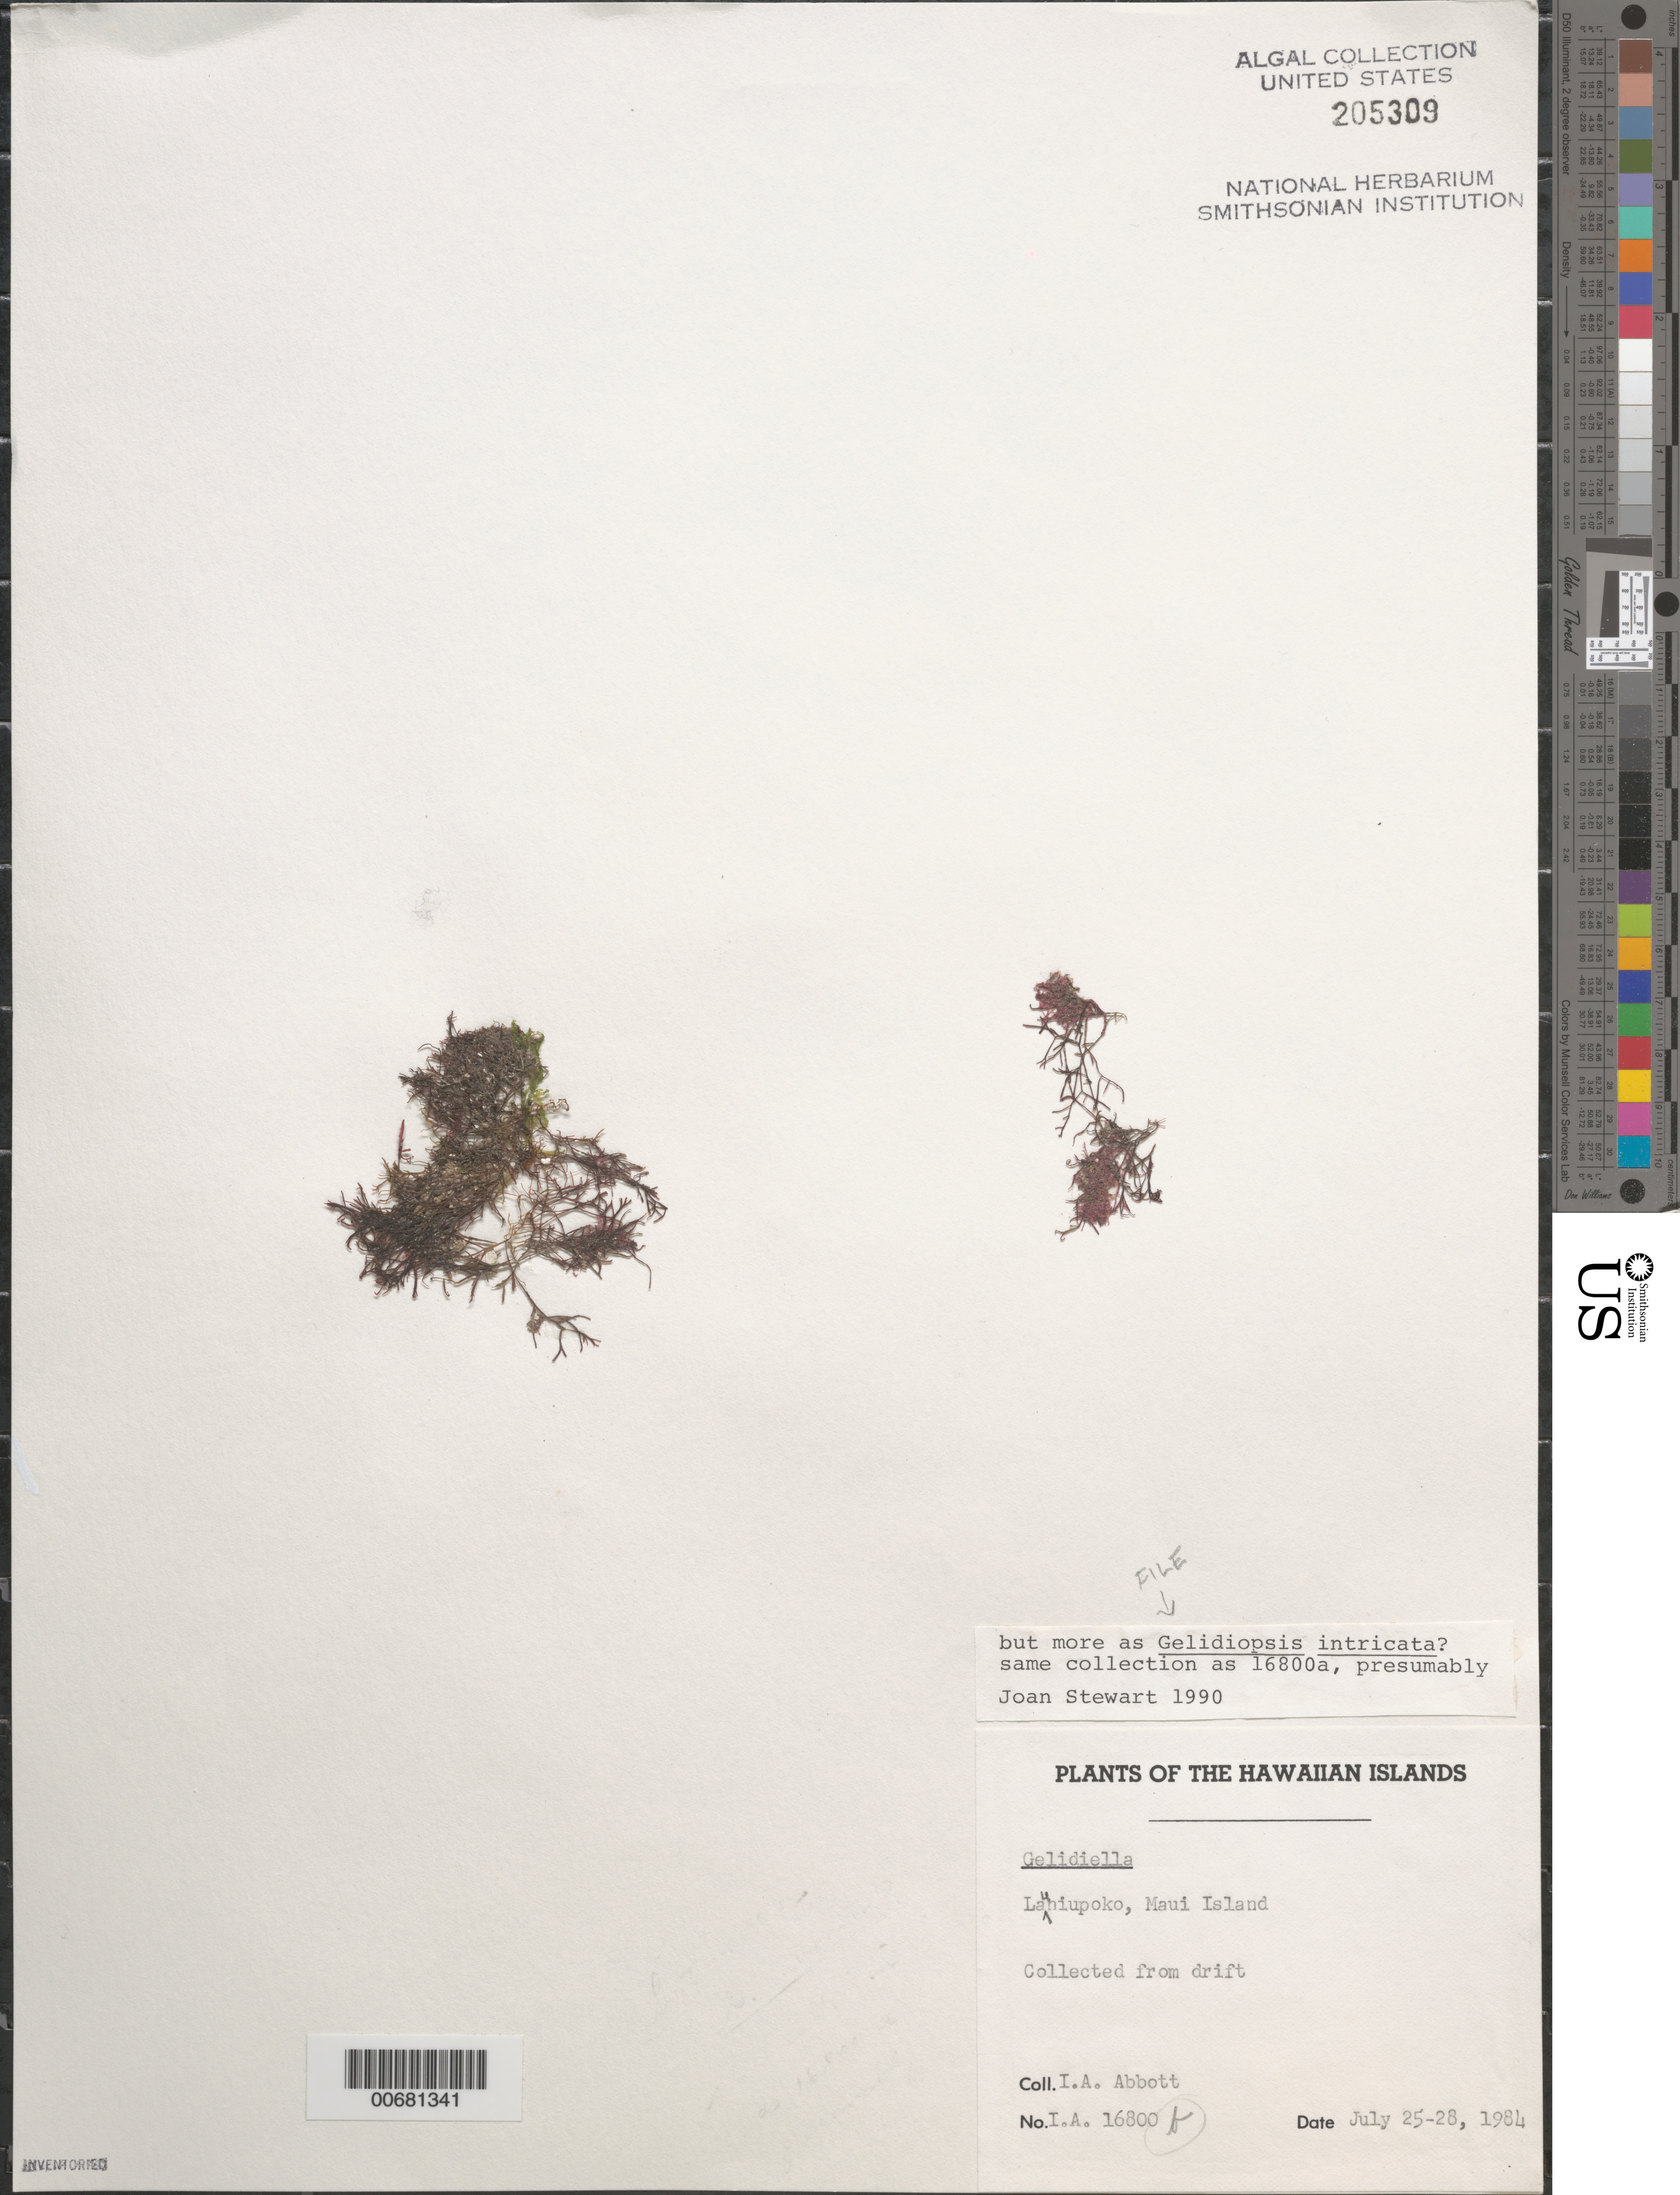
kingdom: Plantae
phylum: Rhodophyta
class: Florideophyceae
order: Rhodymeniales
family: Lomentariaceae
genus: Ceratodictyon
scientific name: Ceratodictyon intricatum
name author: (C. Agardh) R.E. Norris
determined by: Algae name updating Project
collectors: I. A. Abbott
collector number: IAA 16800b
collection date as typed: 25 Jul 1984 to 28 Jul 1984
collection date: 1984-07-25/1984-07-28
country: United States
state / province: Hawaii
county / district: Maui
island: Maui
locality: Launiupoko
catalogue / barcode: US 205309